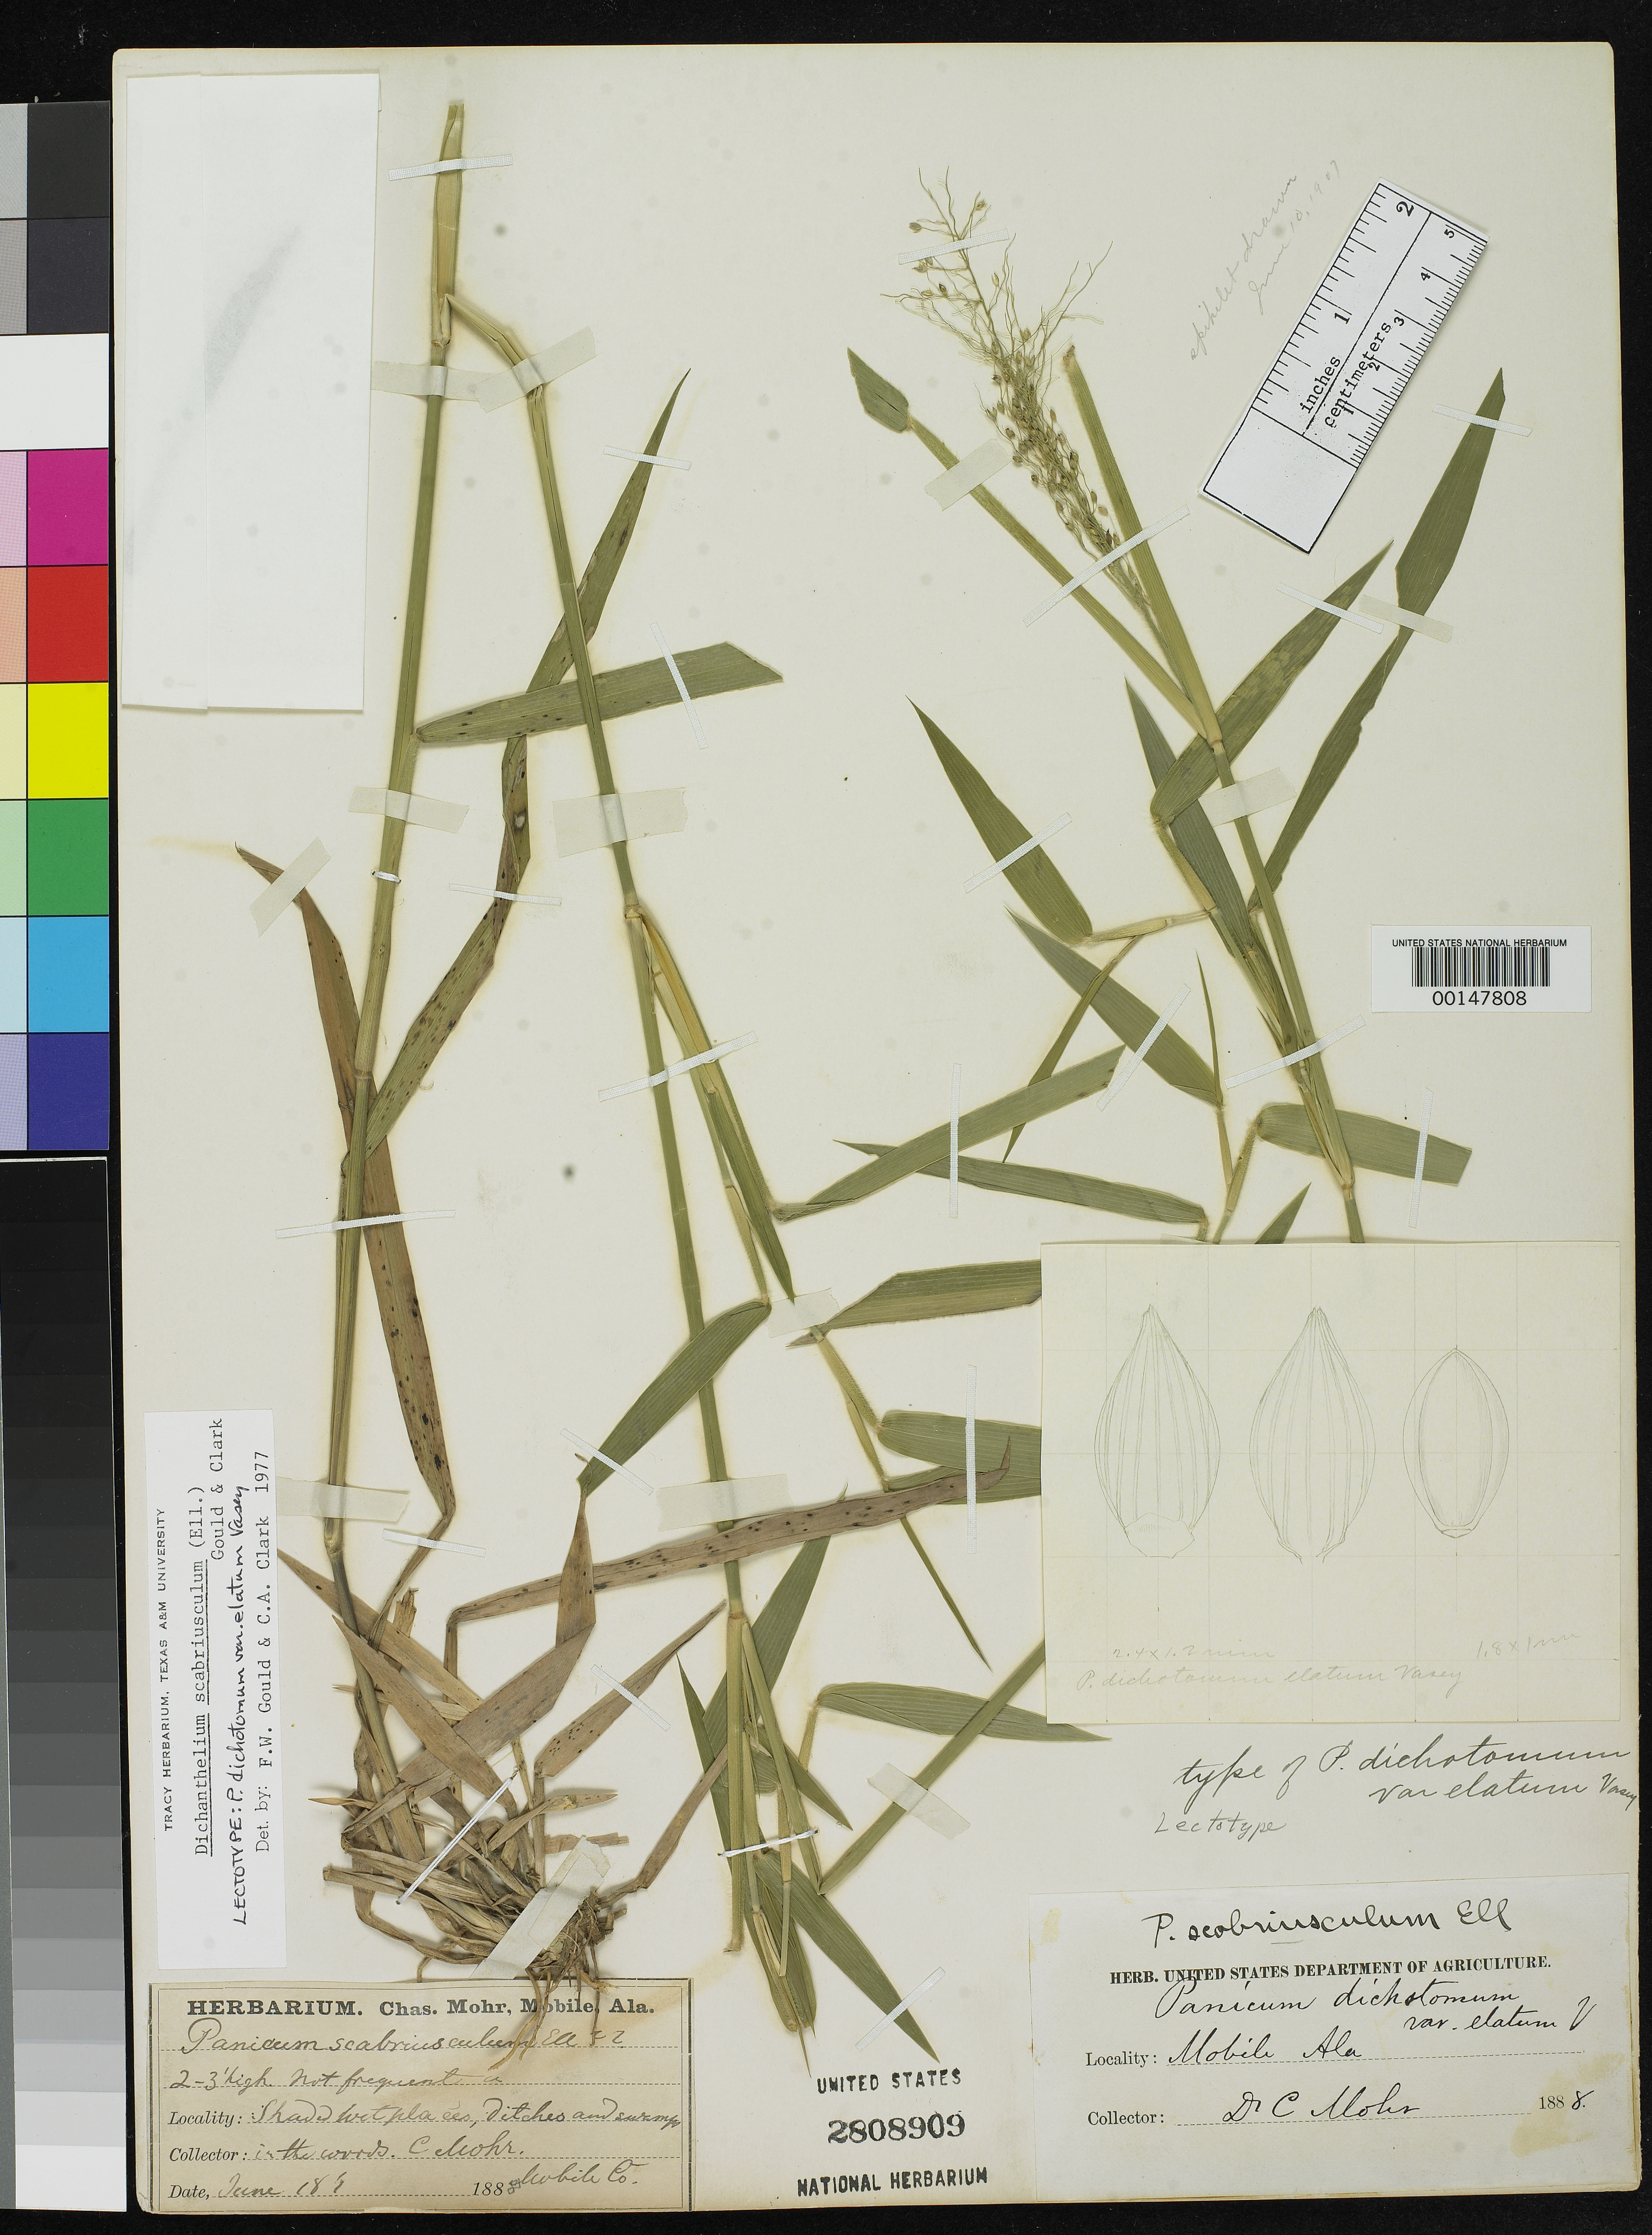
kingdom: Plantae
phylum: Tracheophyta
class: Liliopsida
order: Poales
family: Poaceae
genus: Panicum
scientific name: Panicum dichotomum var. elatum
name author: Vasey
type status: Lectotype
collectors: C. T. Mohr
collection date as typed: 18 Jun 1888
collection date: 1888-06-18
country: United States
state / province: Alabama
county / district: Mobile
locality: Mobile.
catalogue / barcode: US 2808909